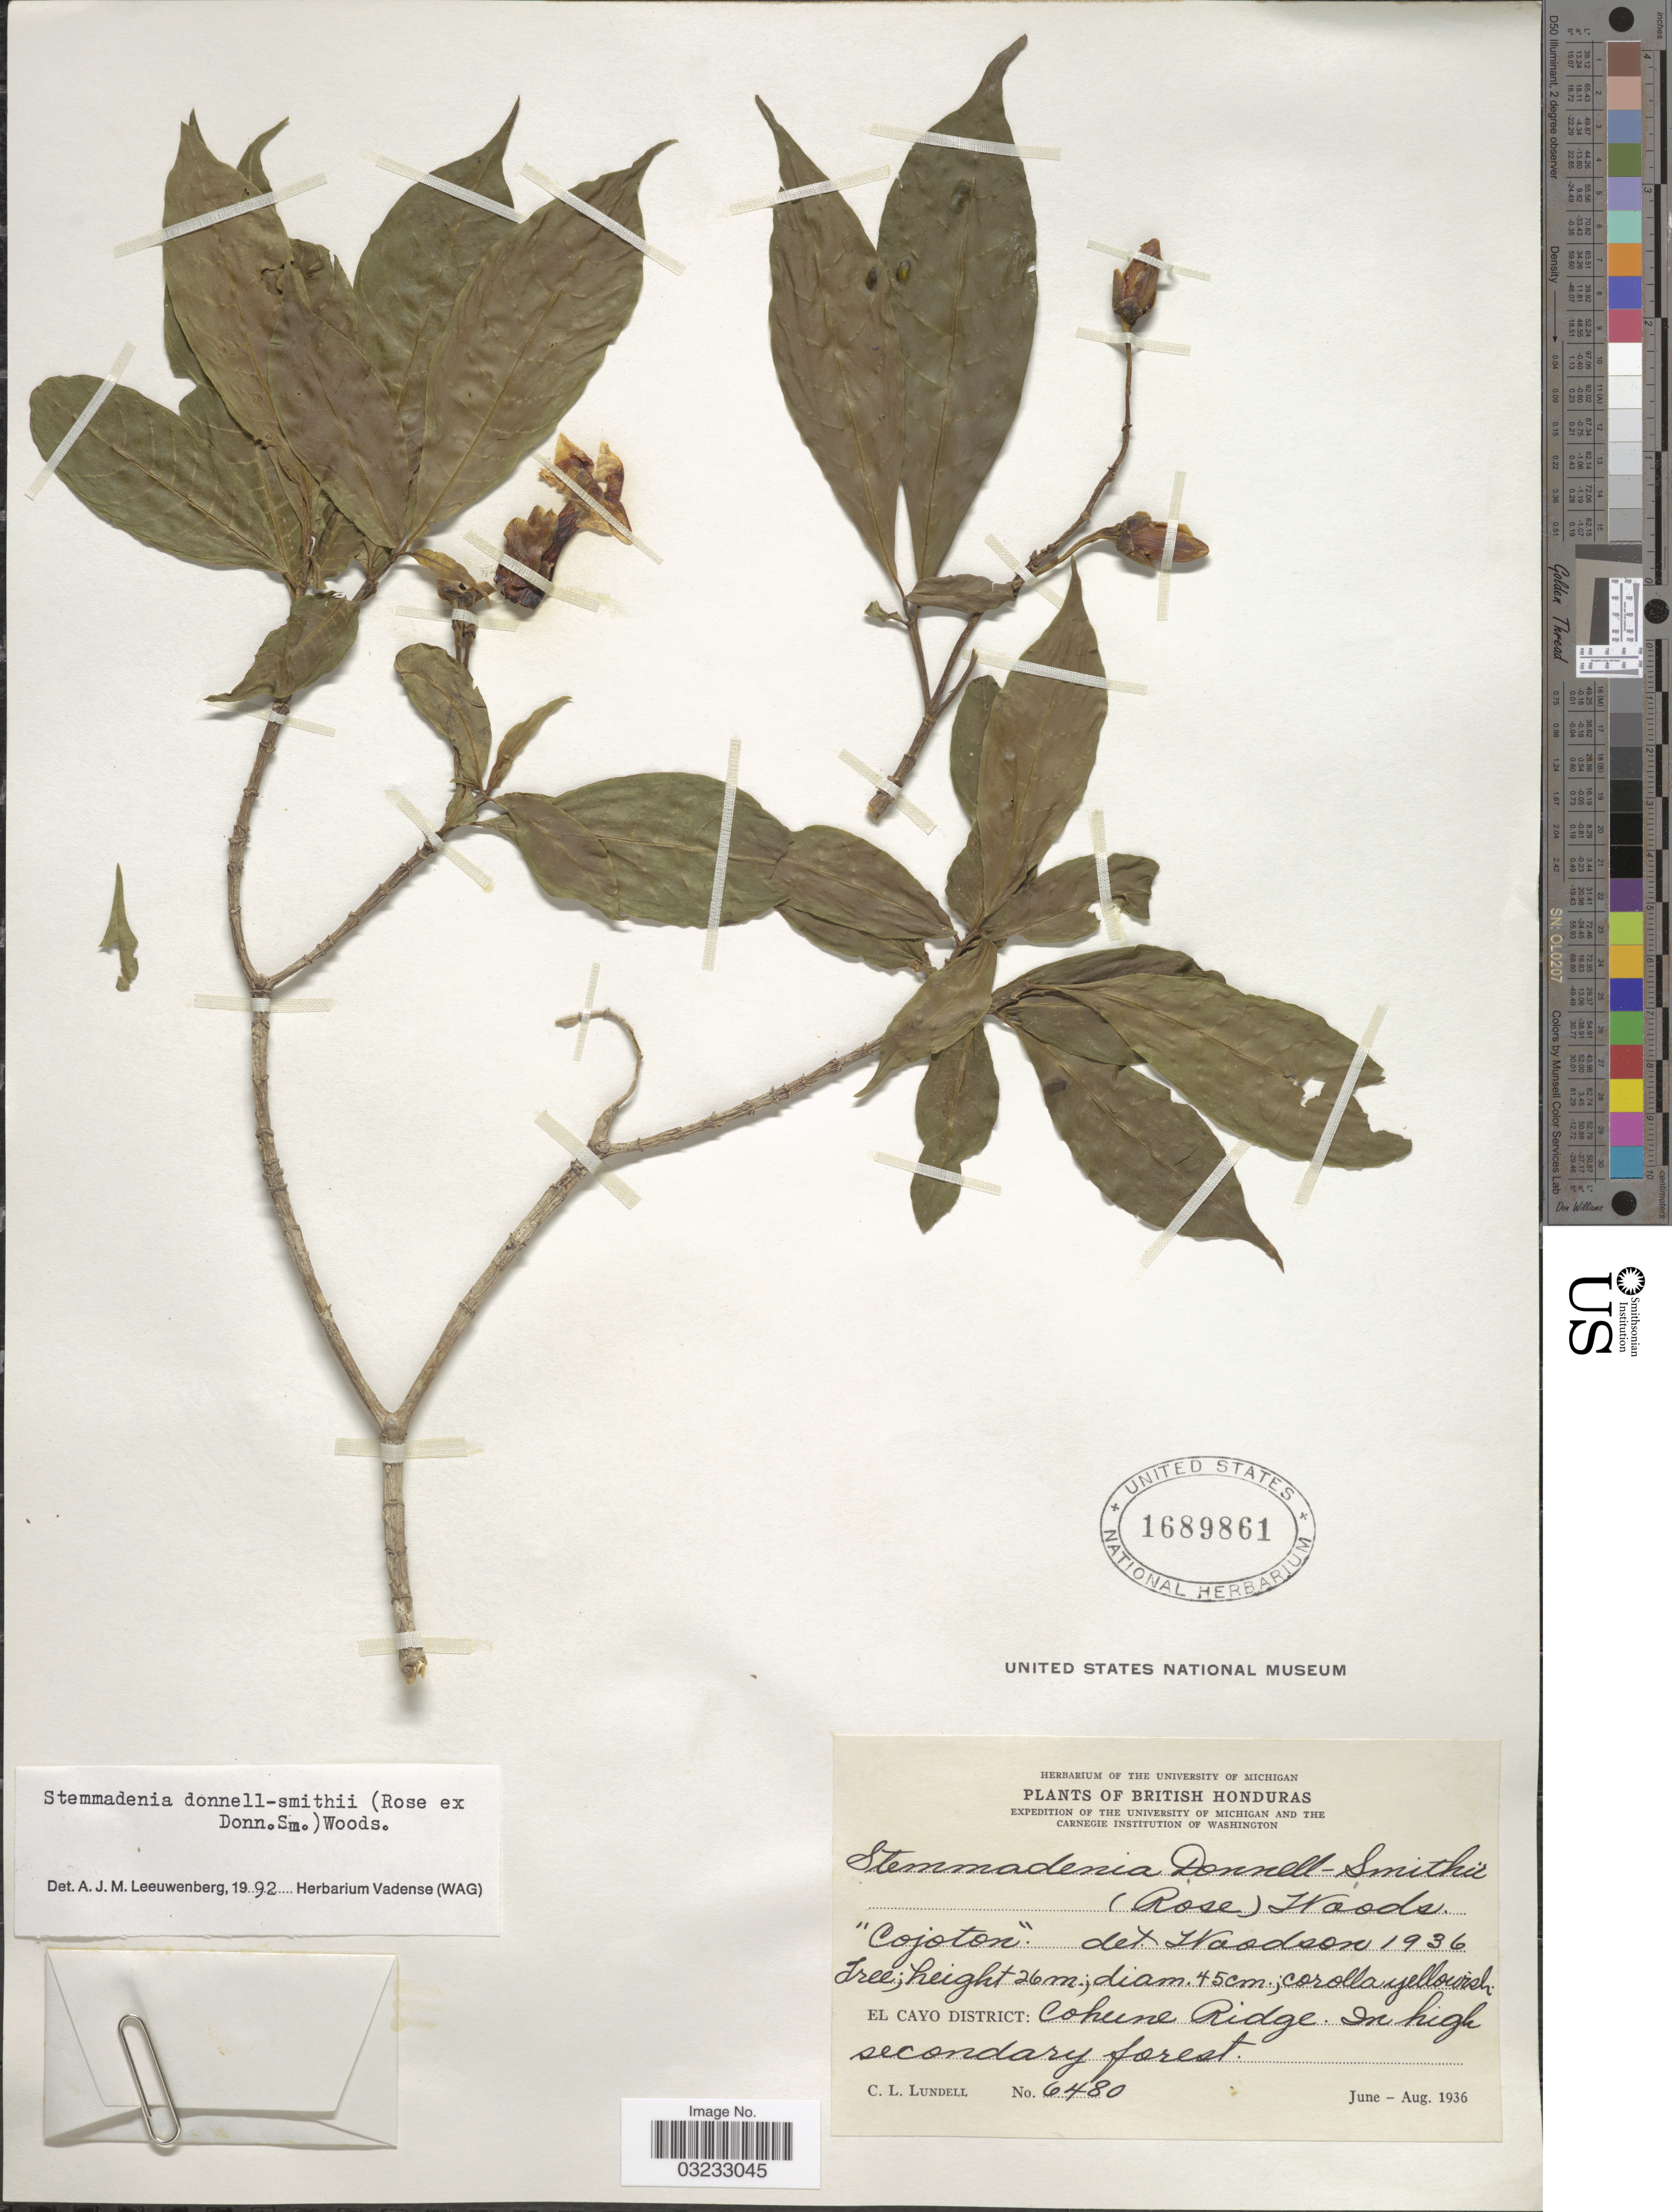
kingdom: Plantae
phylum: Tracheophyta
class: Magnoliopsida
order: Gentianales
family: Apocynaceae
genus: Stemmadenia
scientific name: Stemmadenia donnell-smithii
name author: (Rose ex Donn. Sm.) Woodson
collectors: C. L. Lundell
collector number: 6480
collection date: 1936-06/1936-08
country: Belize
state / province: Cayo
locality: British Honduras. El Cayo District: Cohune Ridge.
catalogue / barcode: US 1689861